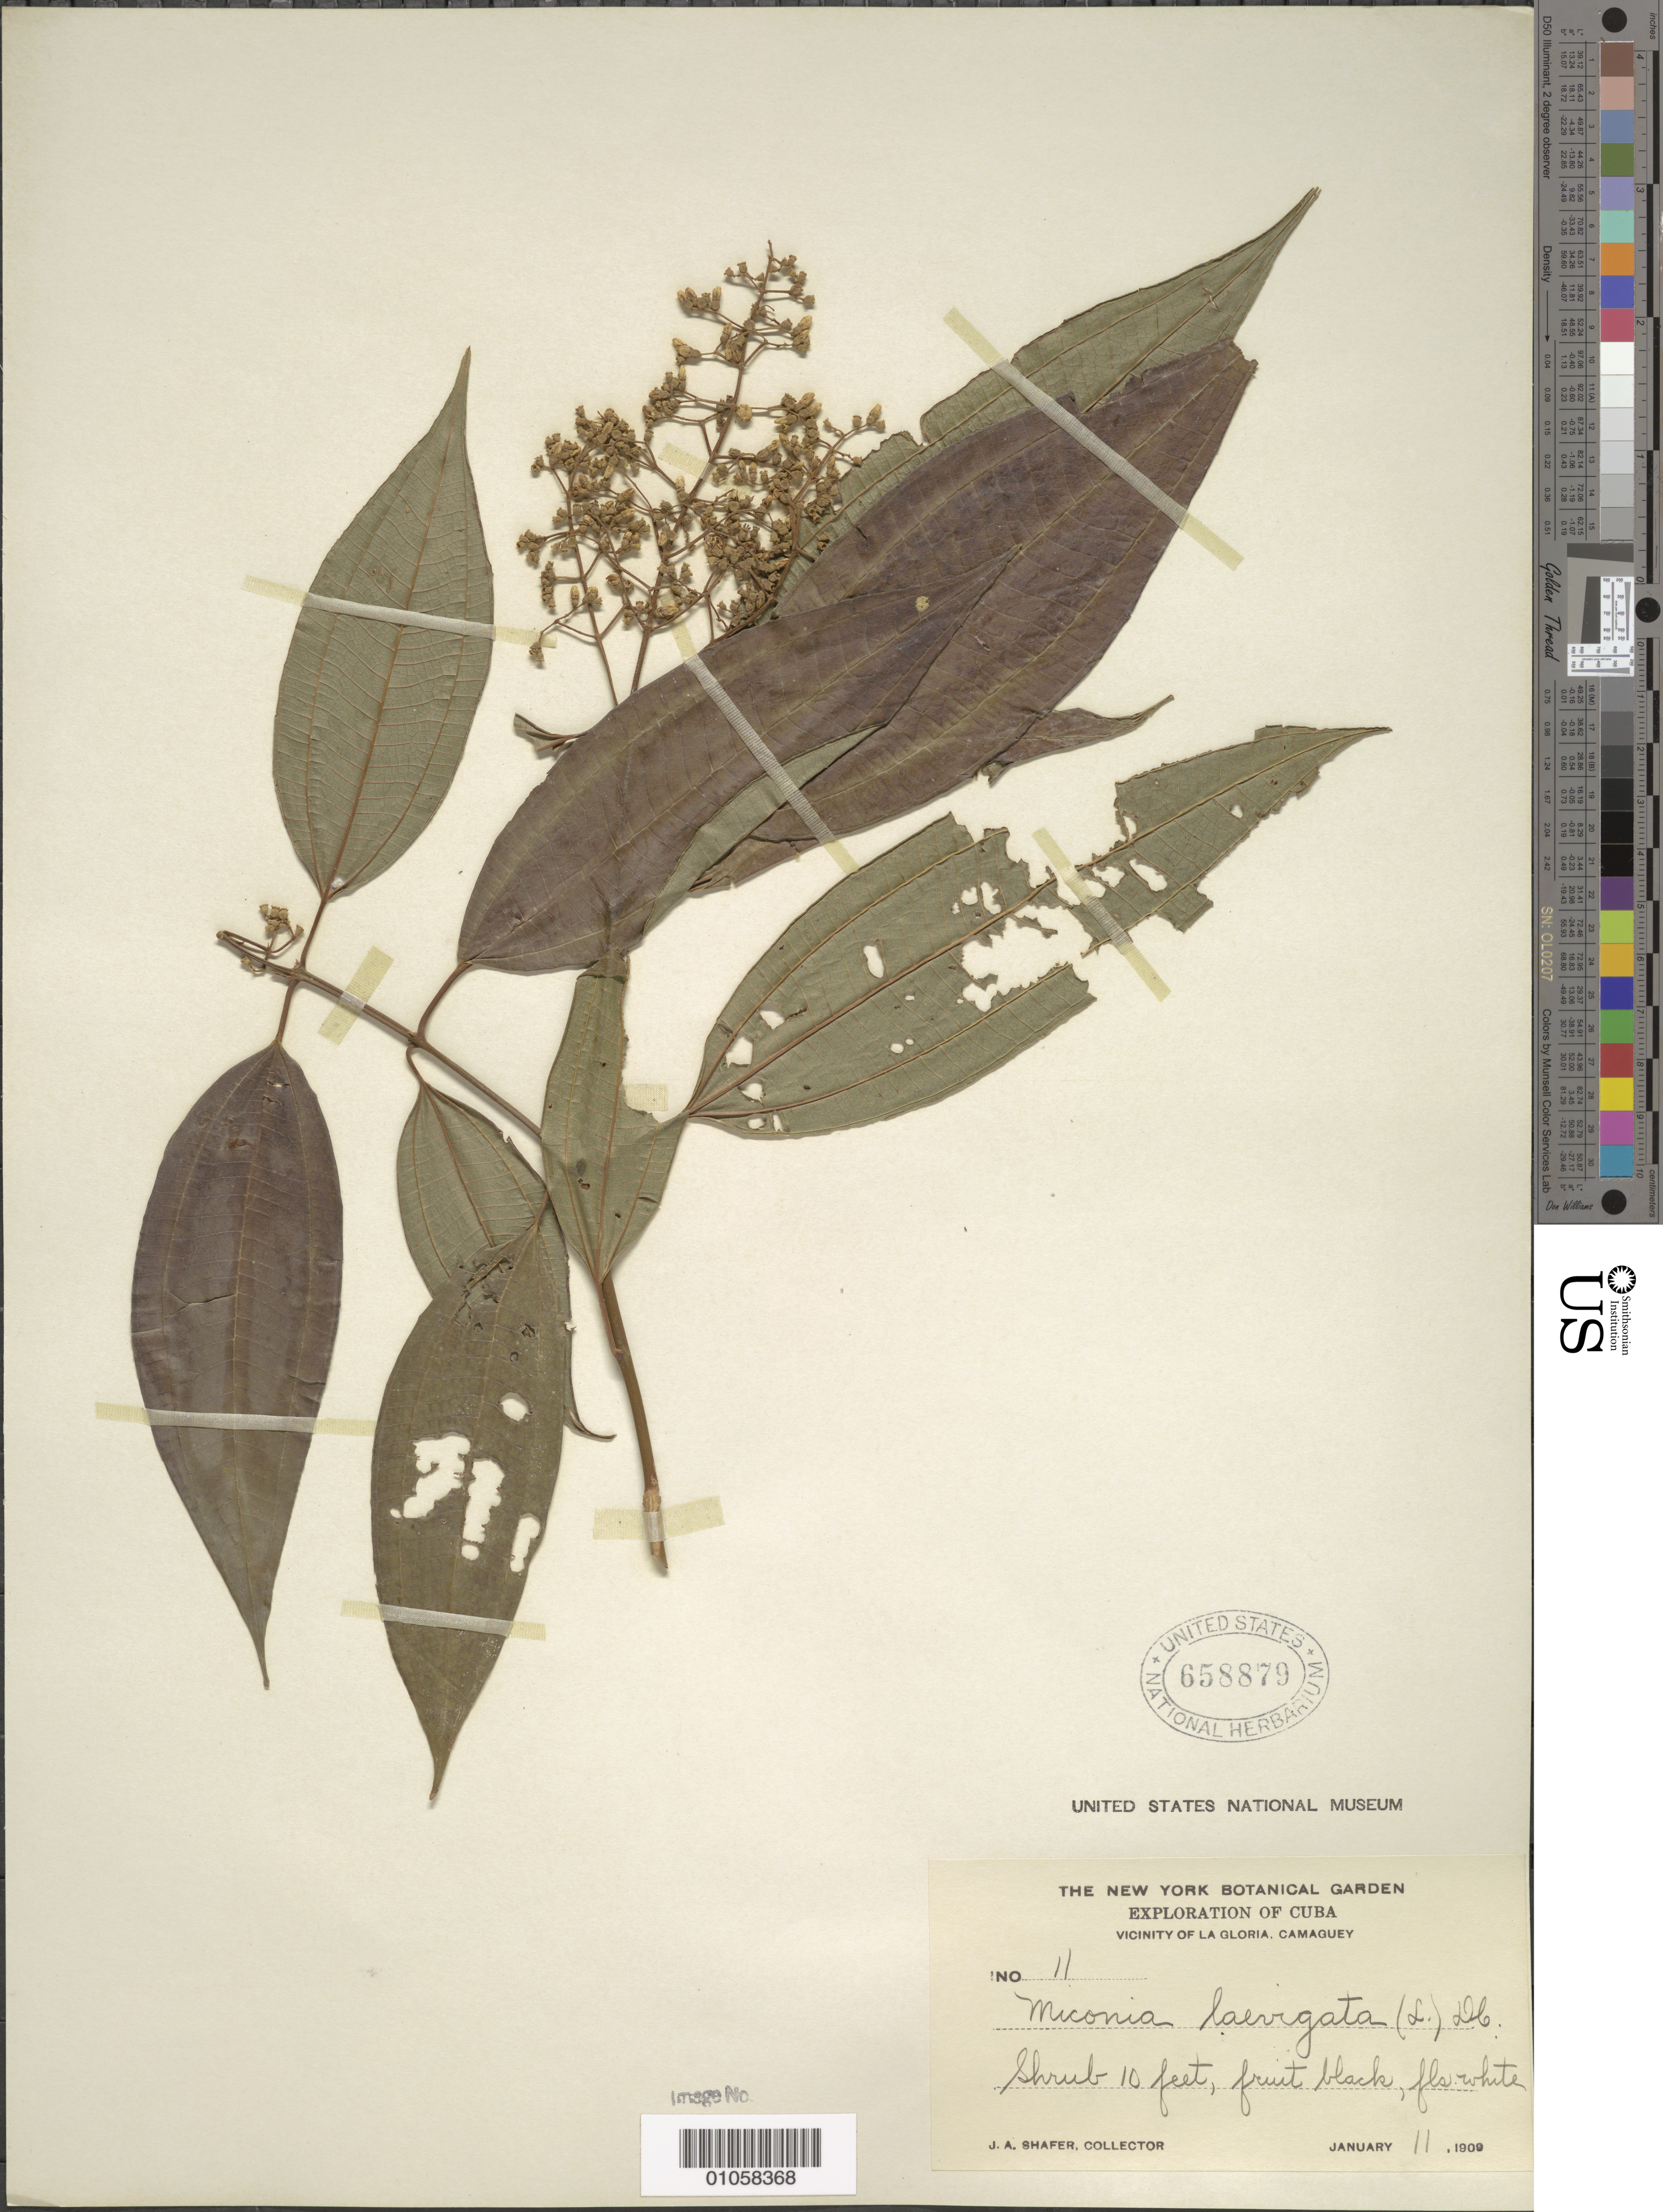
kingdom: Plantae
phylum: Tracheophyta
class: Magnoliopsida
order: Myrtales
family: Melastomataceae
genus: Miconia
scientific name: Miconia laevigata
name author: (L.) D. Don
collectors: J. A. Shafer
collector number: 11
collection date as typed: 11 Jan 1909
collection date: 1909-01-11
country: Cuba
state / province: Camaguey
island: Cuba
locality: La Gloria vicinity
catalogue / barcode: US 658879